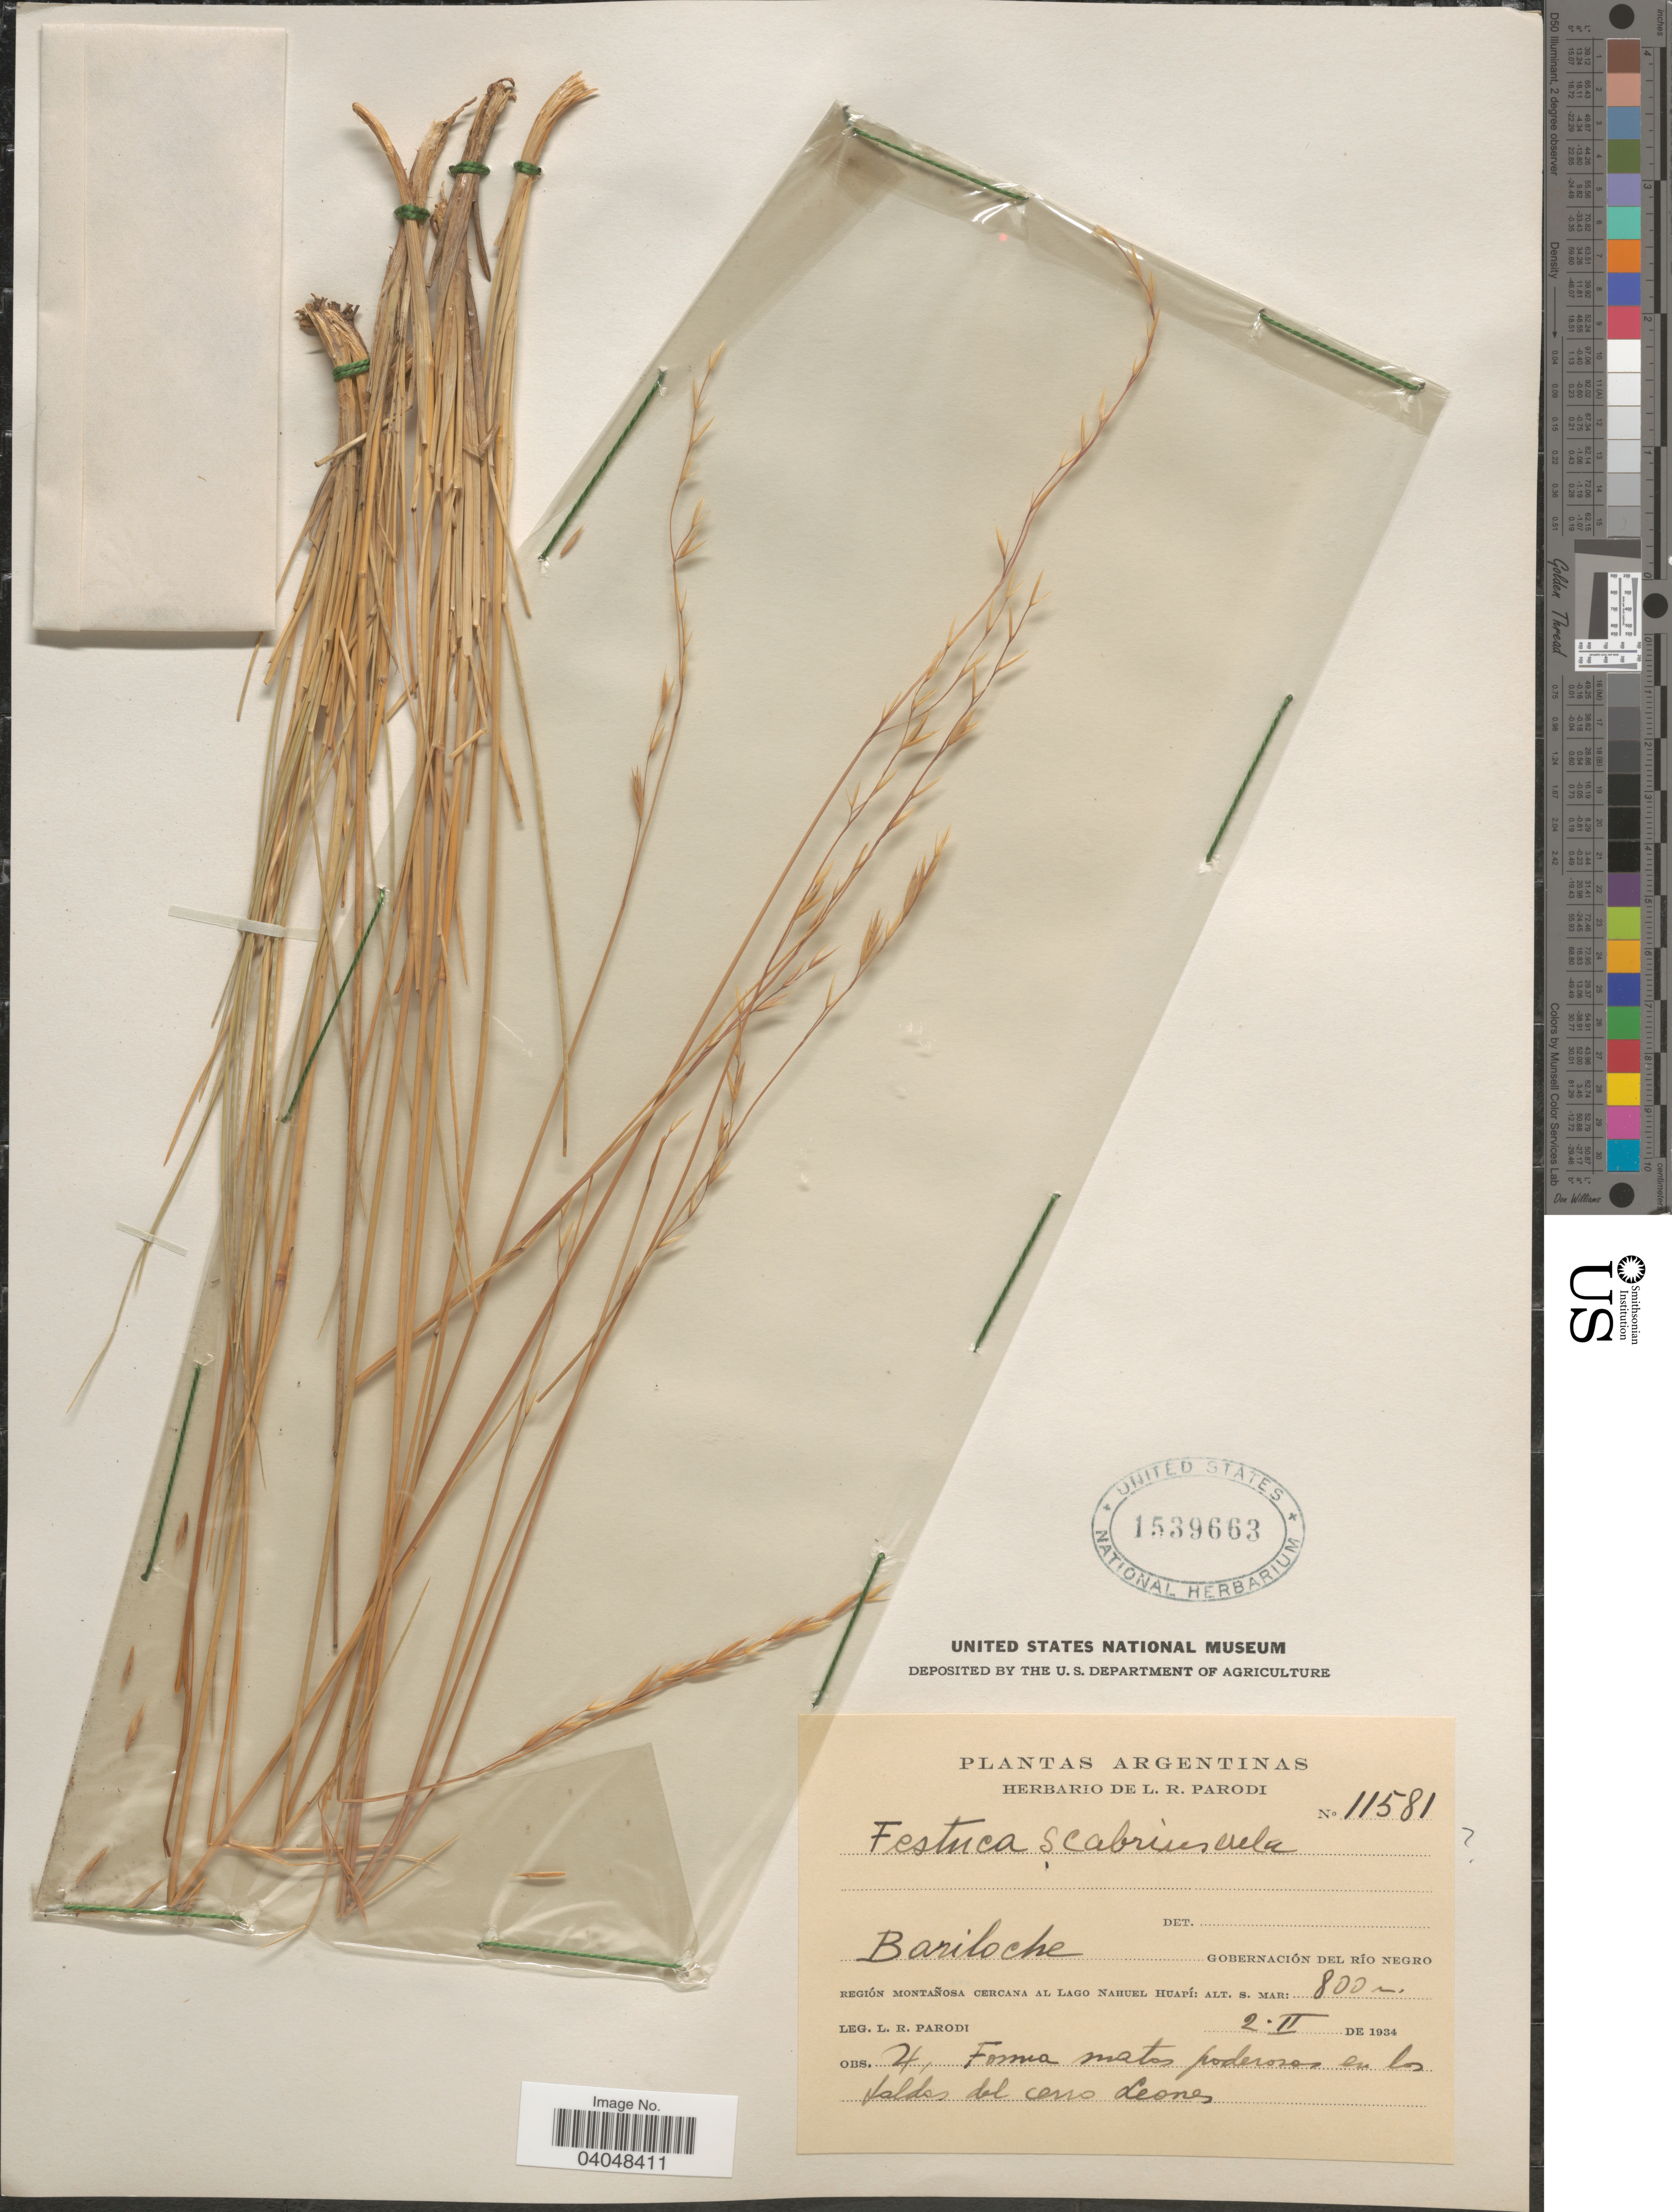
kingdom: Plantae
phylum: Tracheophyta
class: Liliopsida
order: Poales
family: Poaceae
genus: Festuca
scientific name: Festuca scabriuscula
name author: Phil.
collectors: L. R. Parodi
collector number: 11581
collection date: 1934-02-02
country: Argentina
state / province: Rio Negro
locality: Bariloche. Gobernación del Río Negro. Región Montañosa cercana al Lago Nahuel Huapí. En los valdas del cerro Leones.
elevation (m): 800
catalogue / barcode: US 1539663